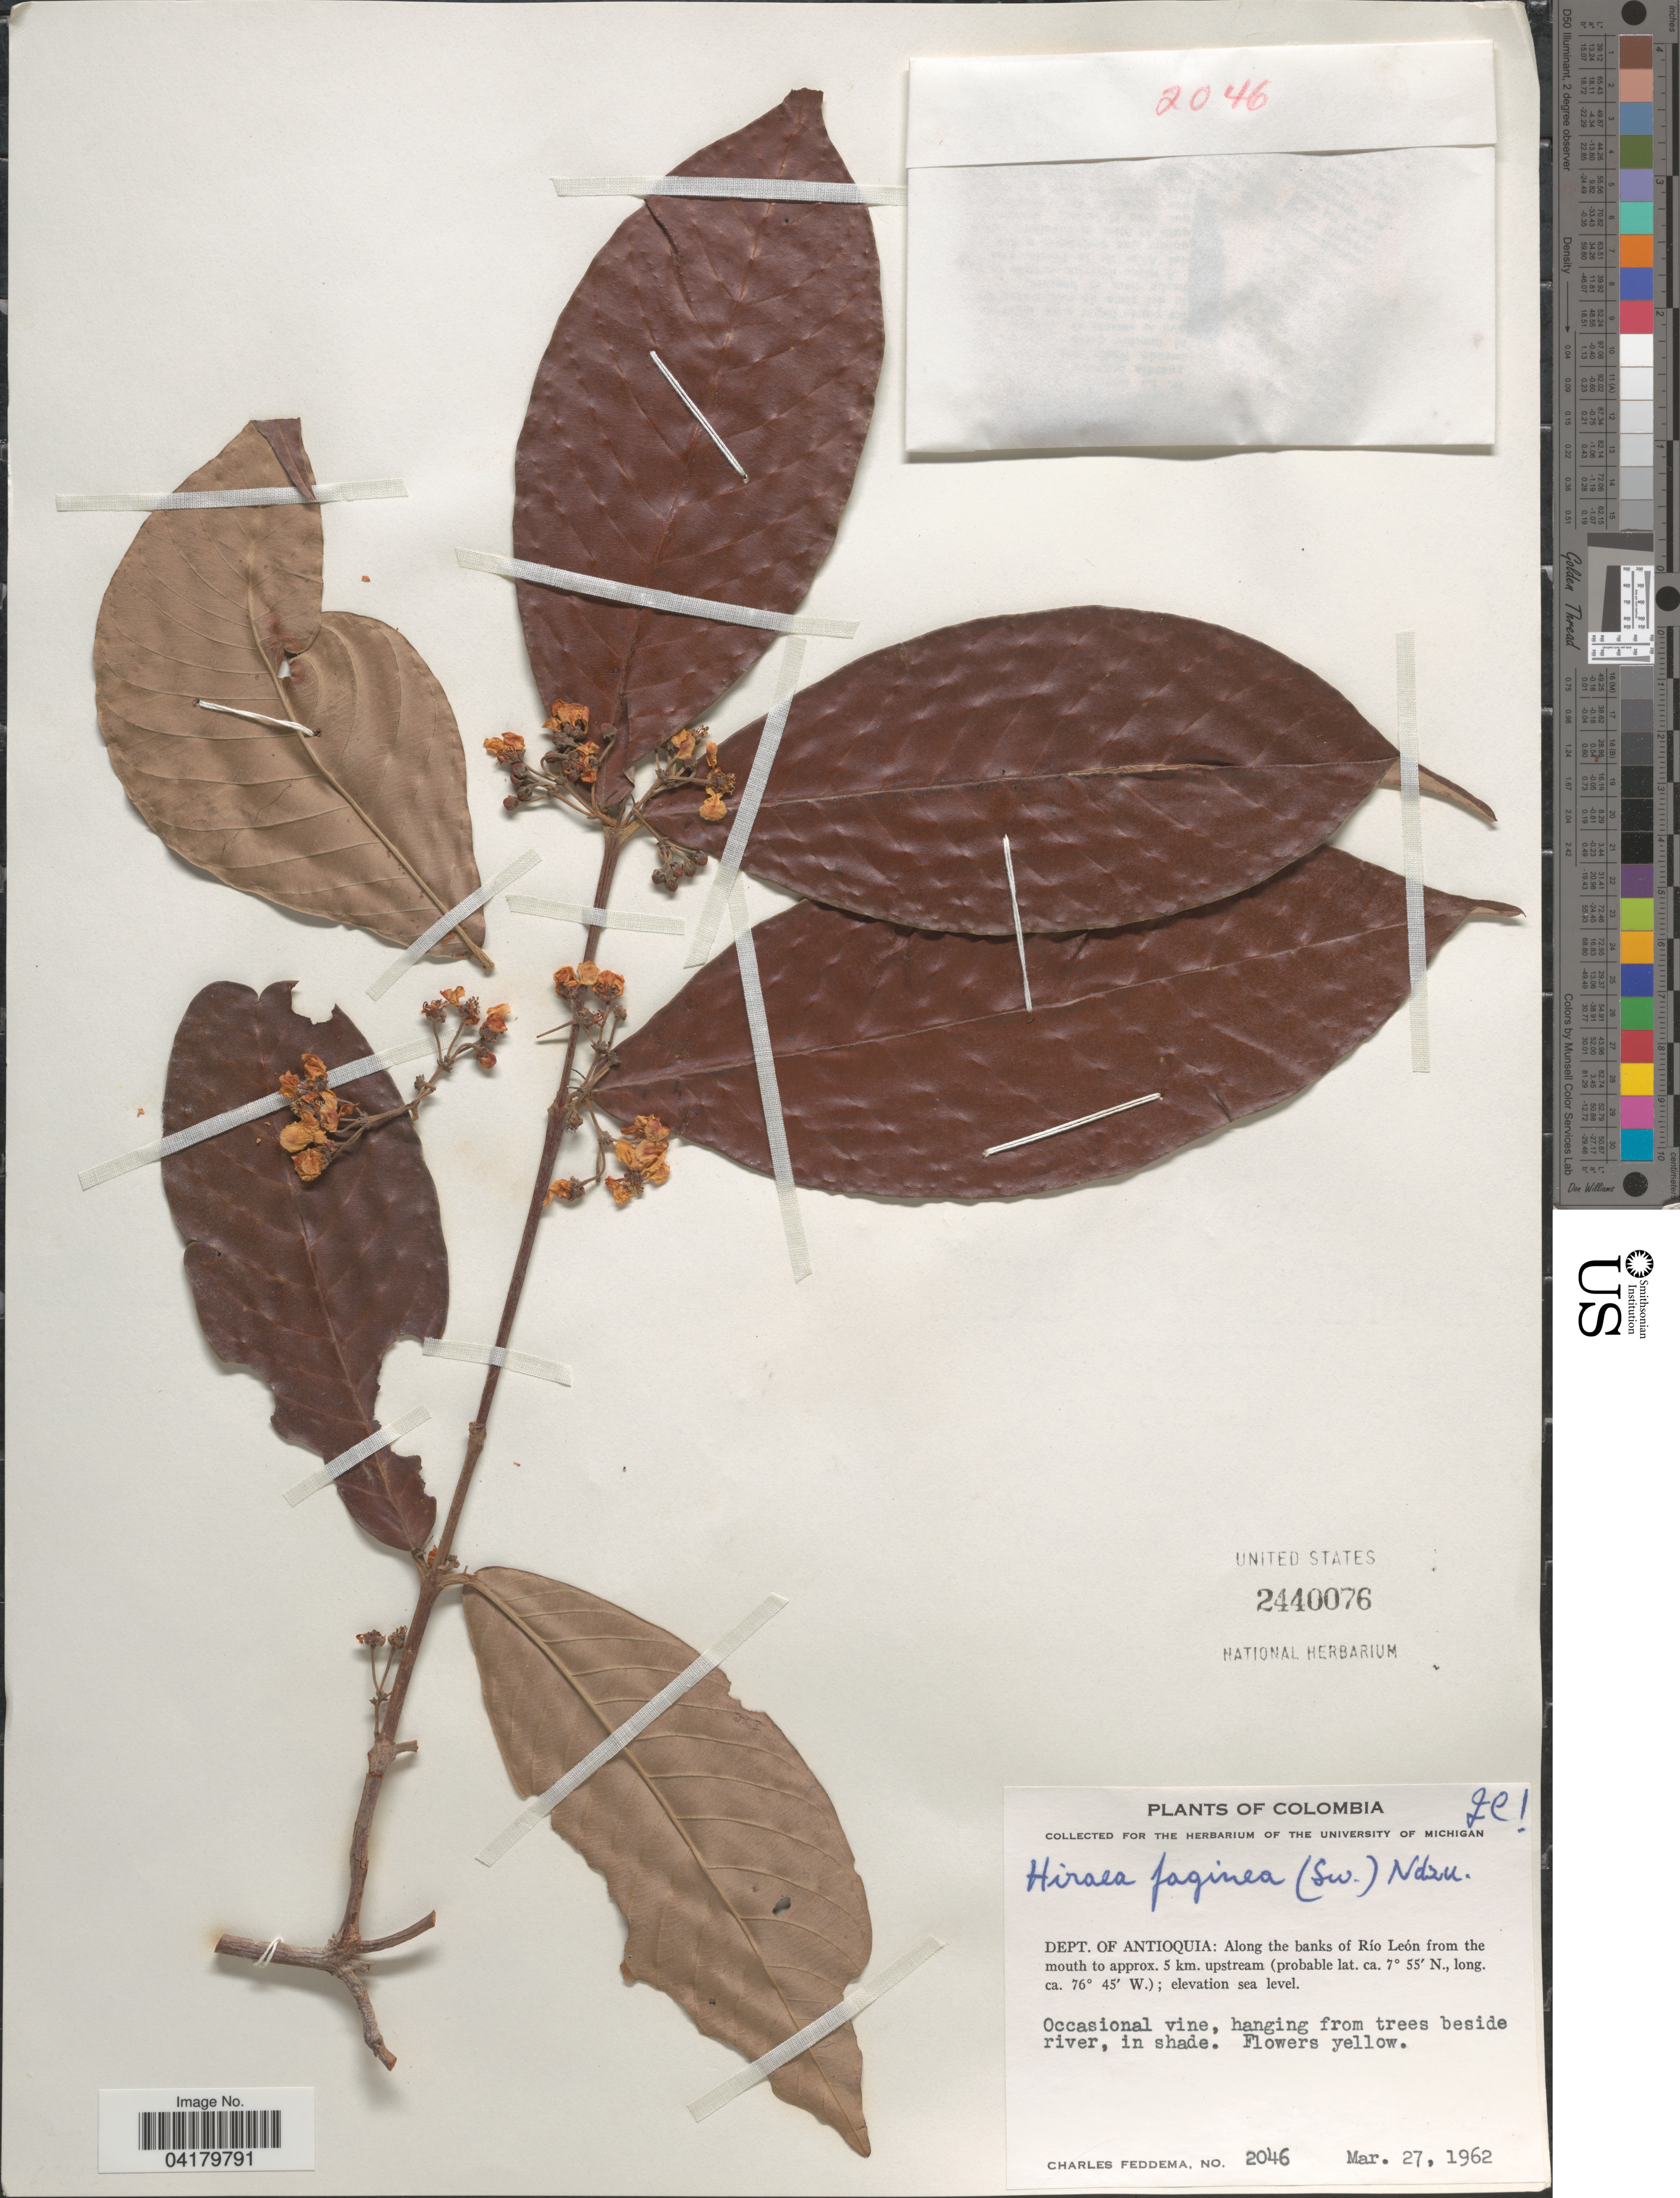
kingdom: Plantae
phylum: Tracheophyta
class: Magnoliopsida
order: Malpighiales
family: Malpighiaceae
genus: Hiraea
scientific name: Hiraea faginea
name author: (Sw.) Nied.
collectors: C. Feddema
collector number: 2046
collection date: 1962-03-27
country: Colombia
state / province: Antioquia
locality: Dept. of Antioquia: Along the banks of Río León from the mouth to approx. 5 km. upstream.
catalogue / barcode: US 2440076